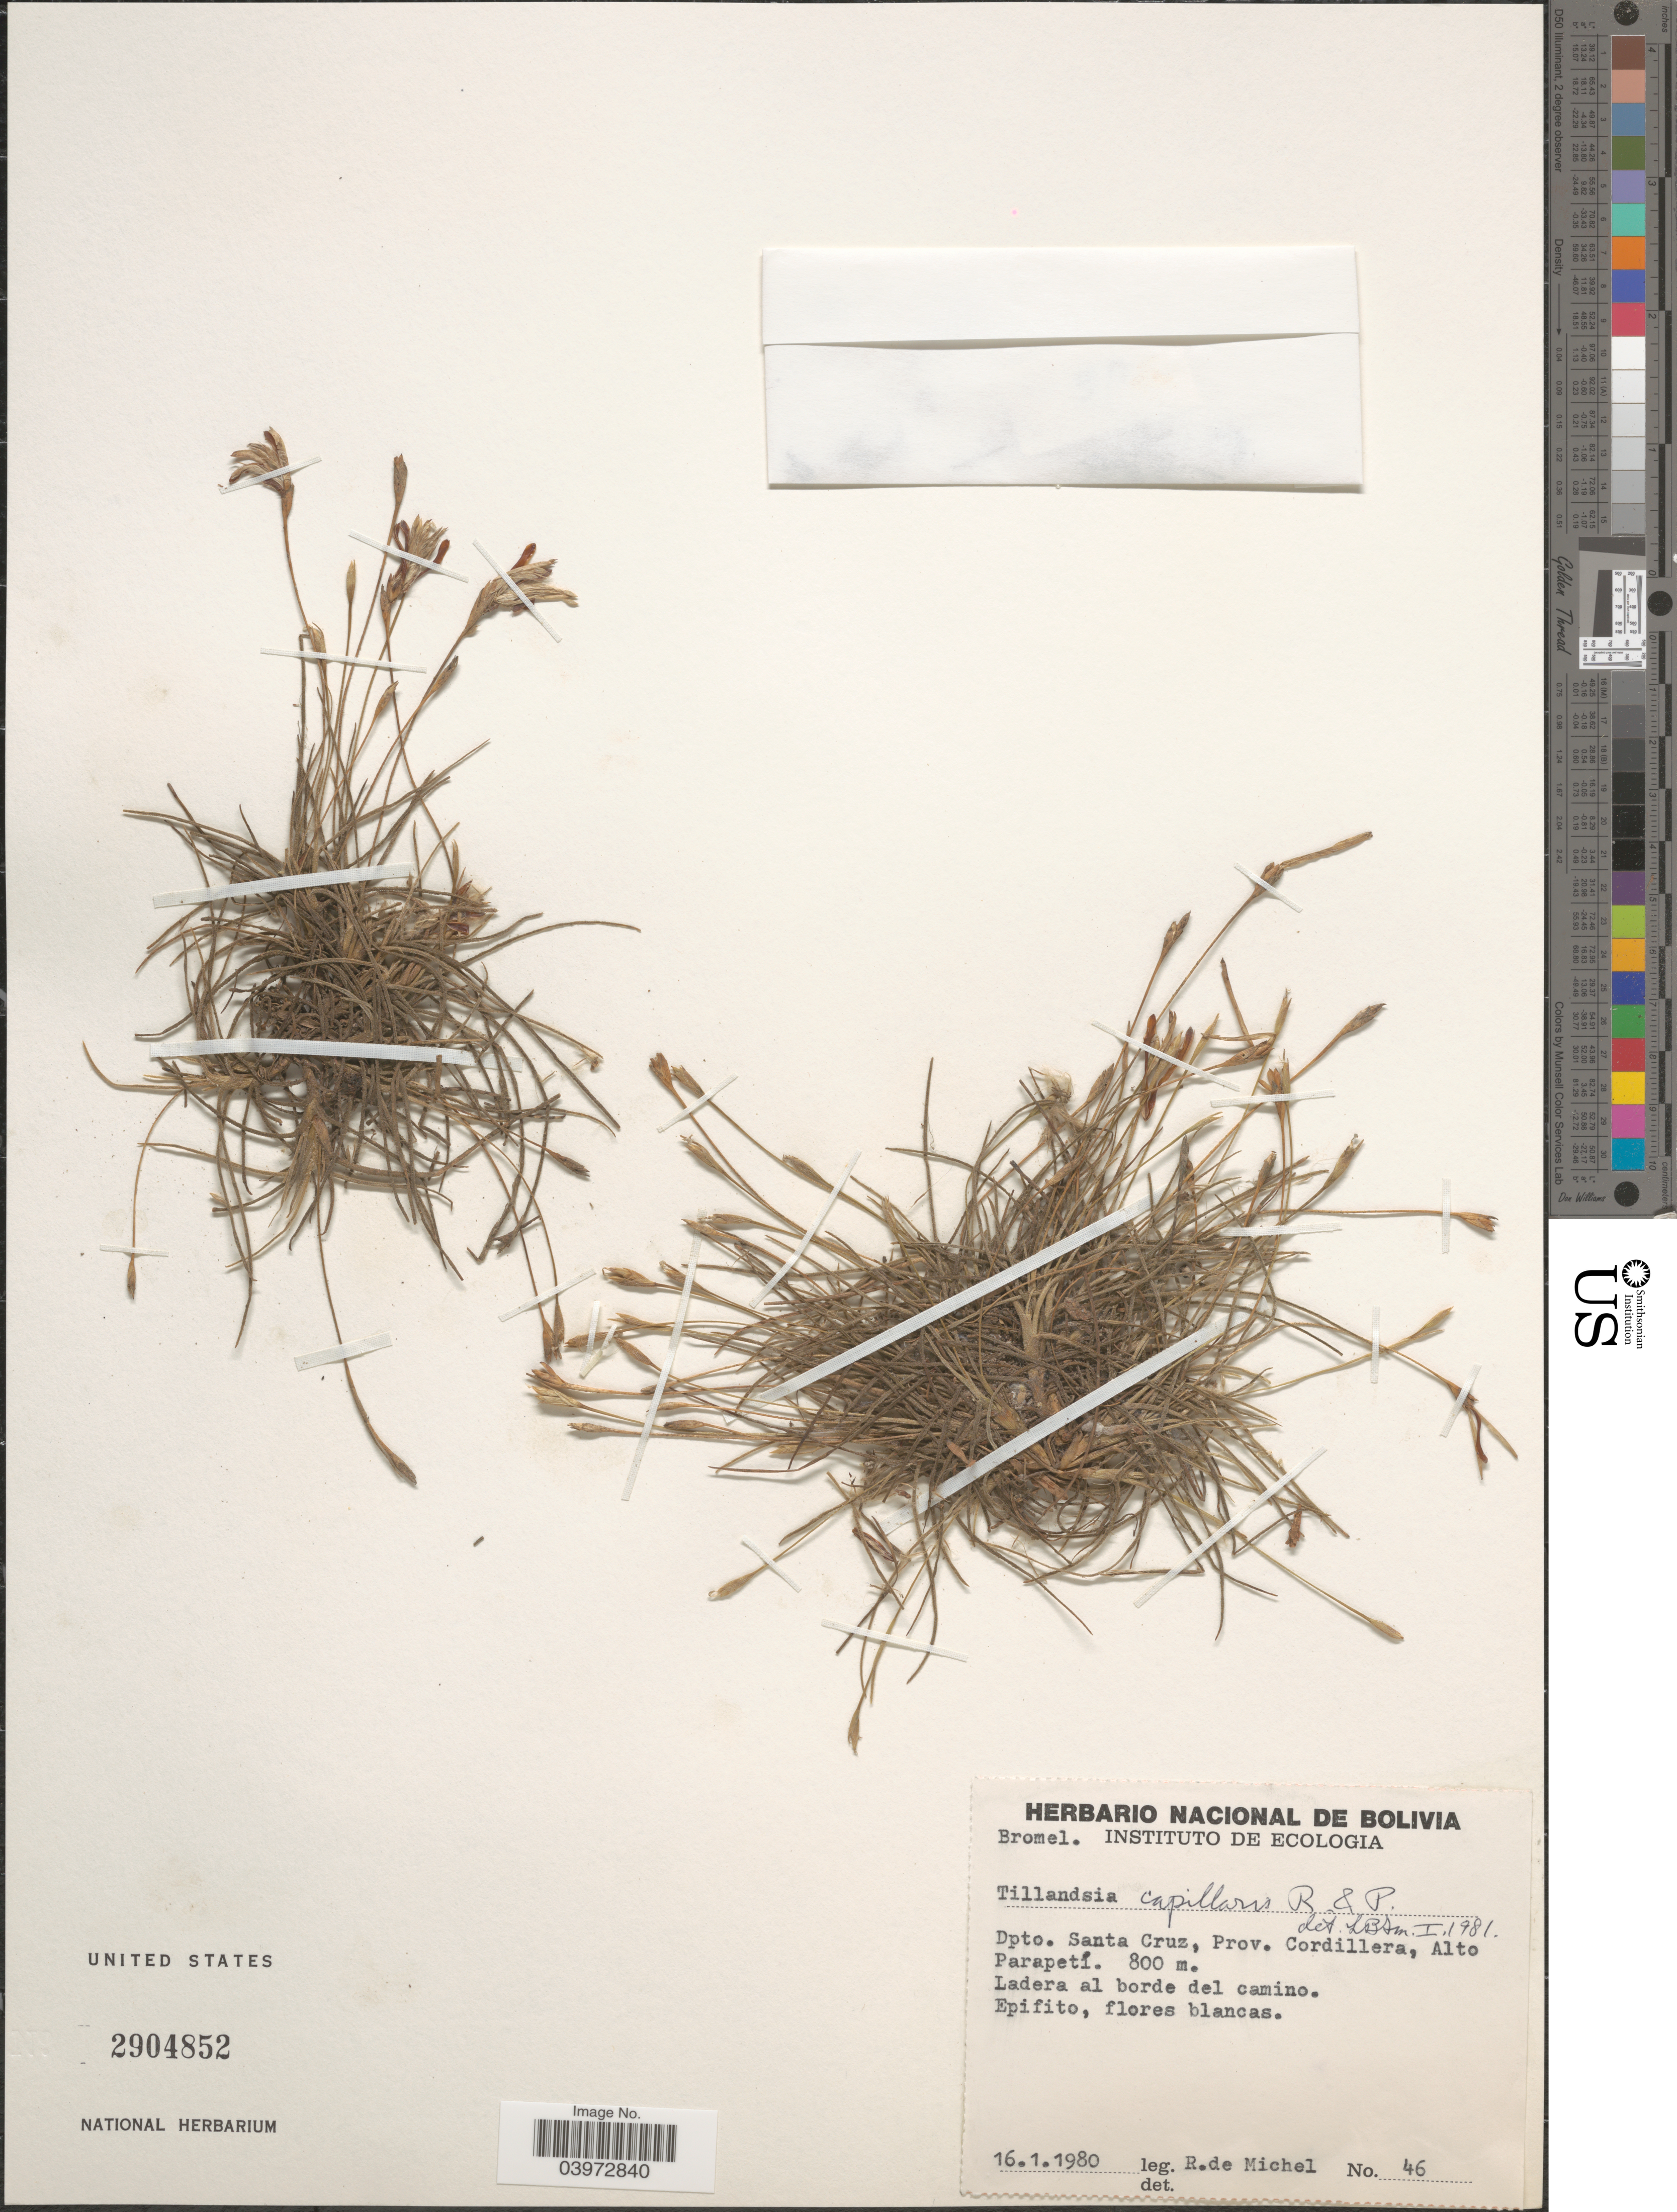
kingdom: Plantae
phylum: Tracheophyta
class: Liliopsida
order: Poales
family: Bromeliaceae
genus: Tillandsia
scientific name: Tillandsia capillaris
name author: Ruiz & Pav.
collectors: R. d. Michel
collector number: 46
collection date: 1980-01-16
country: Bolivia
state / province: Santa Cruz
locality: Dpto. Santa Cruz, Prov. Cordillera, Alto Parapetí.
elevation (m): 800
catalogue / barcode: US 2904852